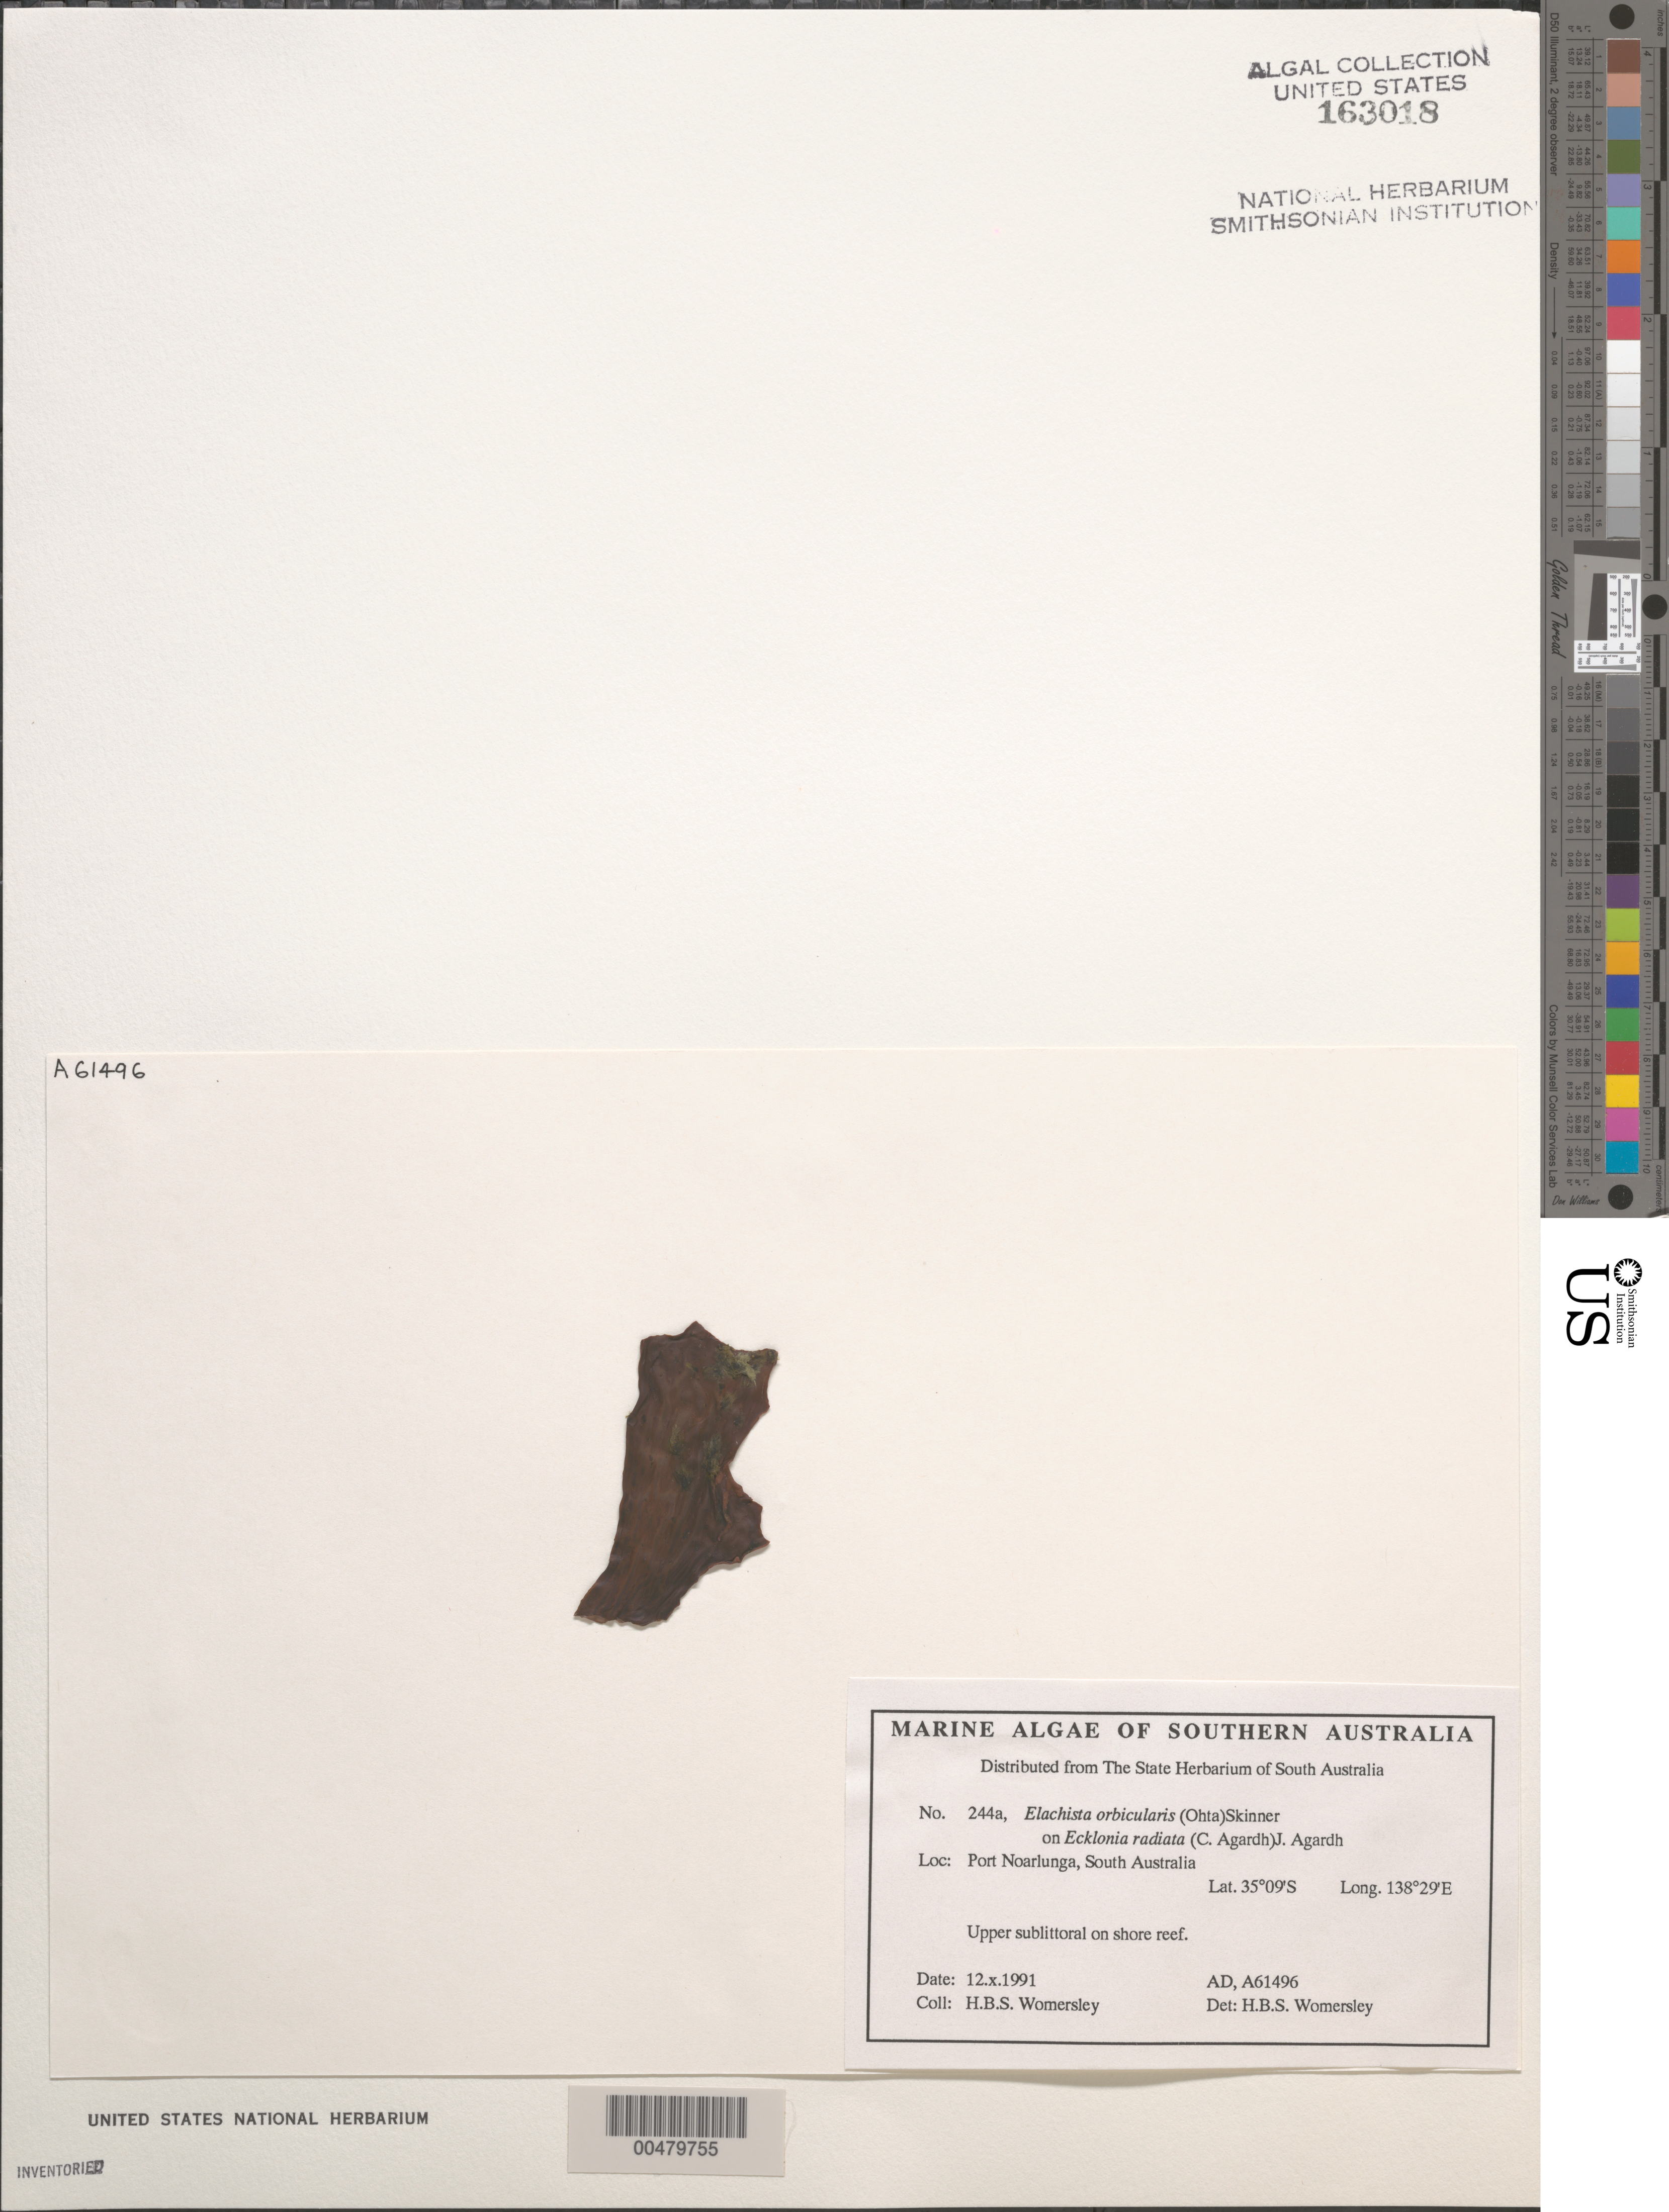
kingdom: Chromista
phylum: Ochrophyta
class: Phaeophyceae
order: Ectocarpales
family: Chordariaceae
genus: Elachista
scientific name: Elachista nigra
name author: Takamatsu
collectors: H. B. S. Womersley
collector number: Ad A61496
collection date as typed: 12 Oct 1991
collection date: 1991-10-12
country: Australia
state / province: South Australia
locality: Port noarlunga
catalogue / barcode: US 163018